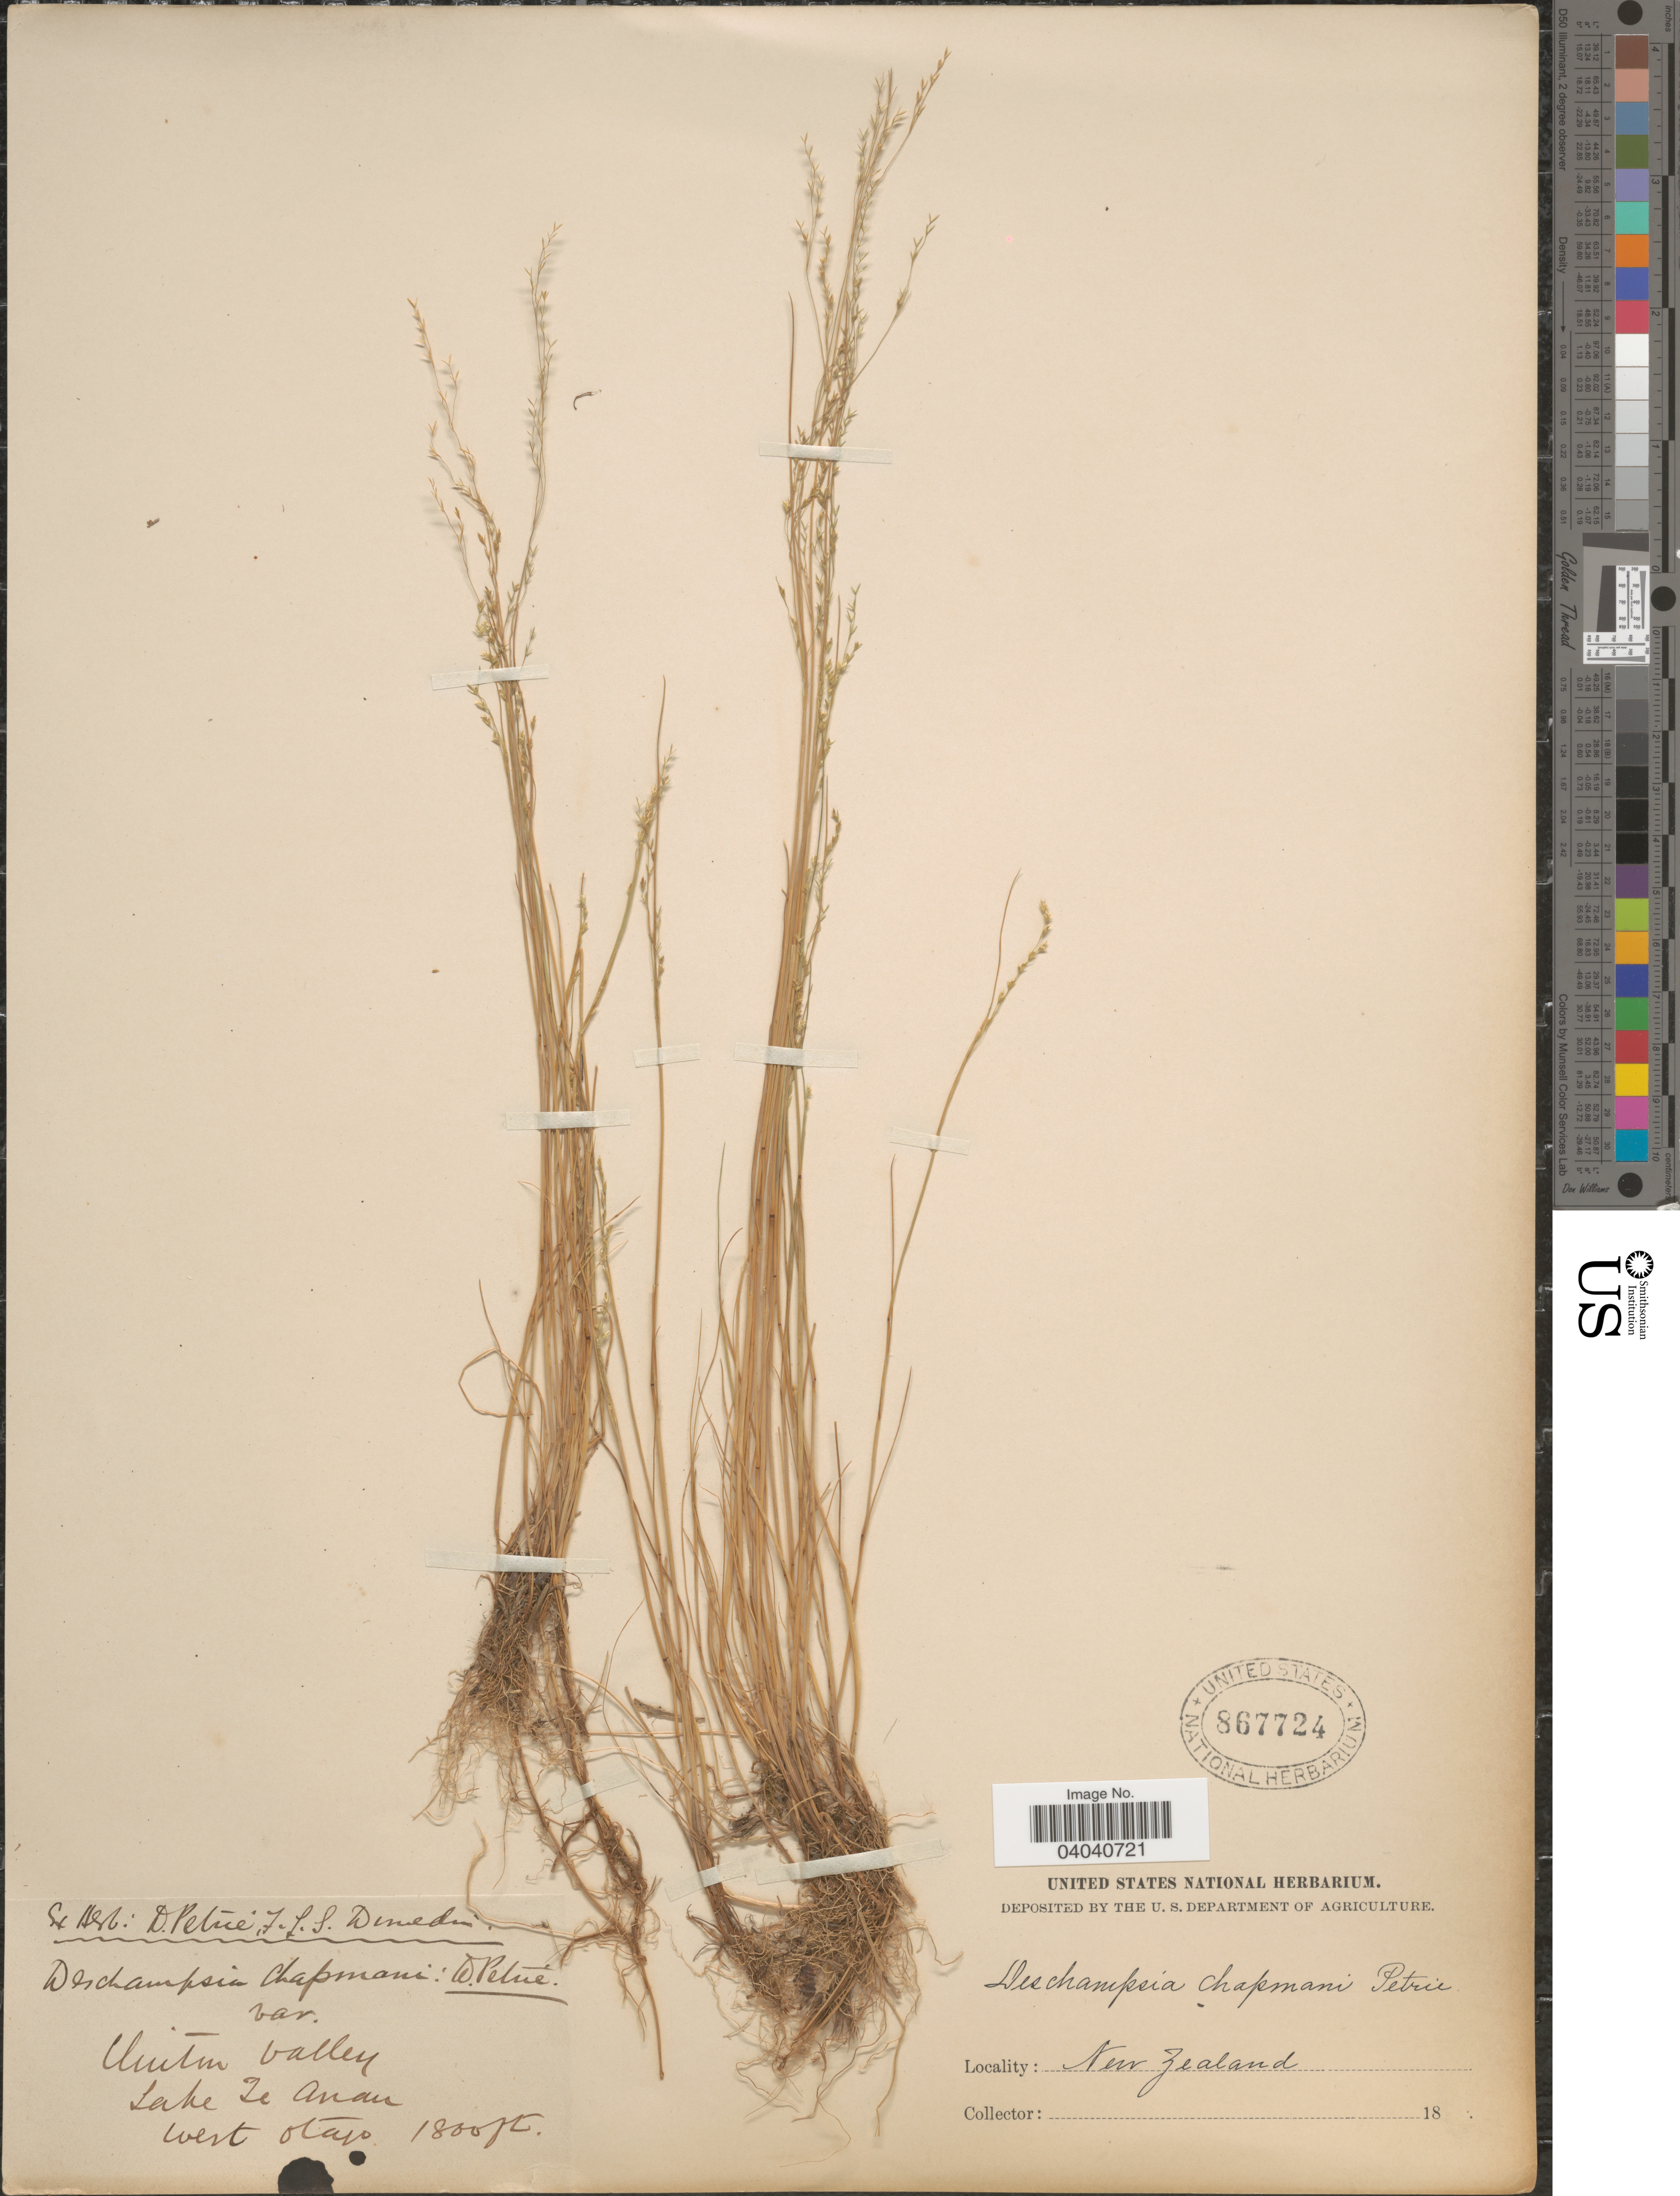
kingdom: Plantae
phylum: Tracheophyta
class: Liliopsida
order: Poales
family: Poaceae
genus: Deschampsia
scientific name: Deschampsia chapmanii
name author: Petrie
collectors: Ex Herb D. Petrie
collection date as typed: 18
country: New Zealand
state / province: Otago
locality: Clinton valley. Lake Te Anau. West Otago.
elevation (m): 549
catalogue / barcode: US 867724